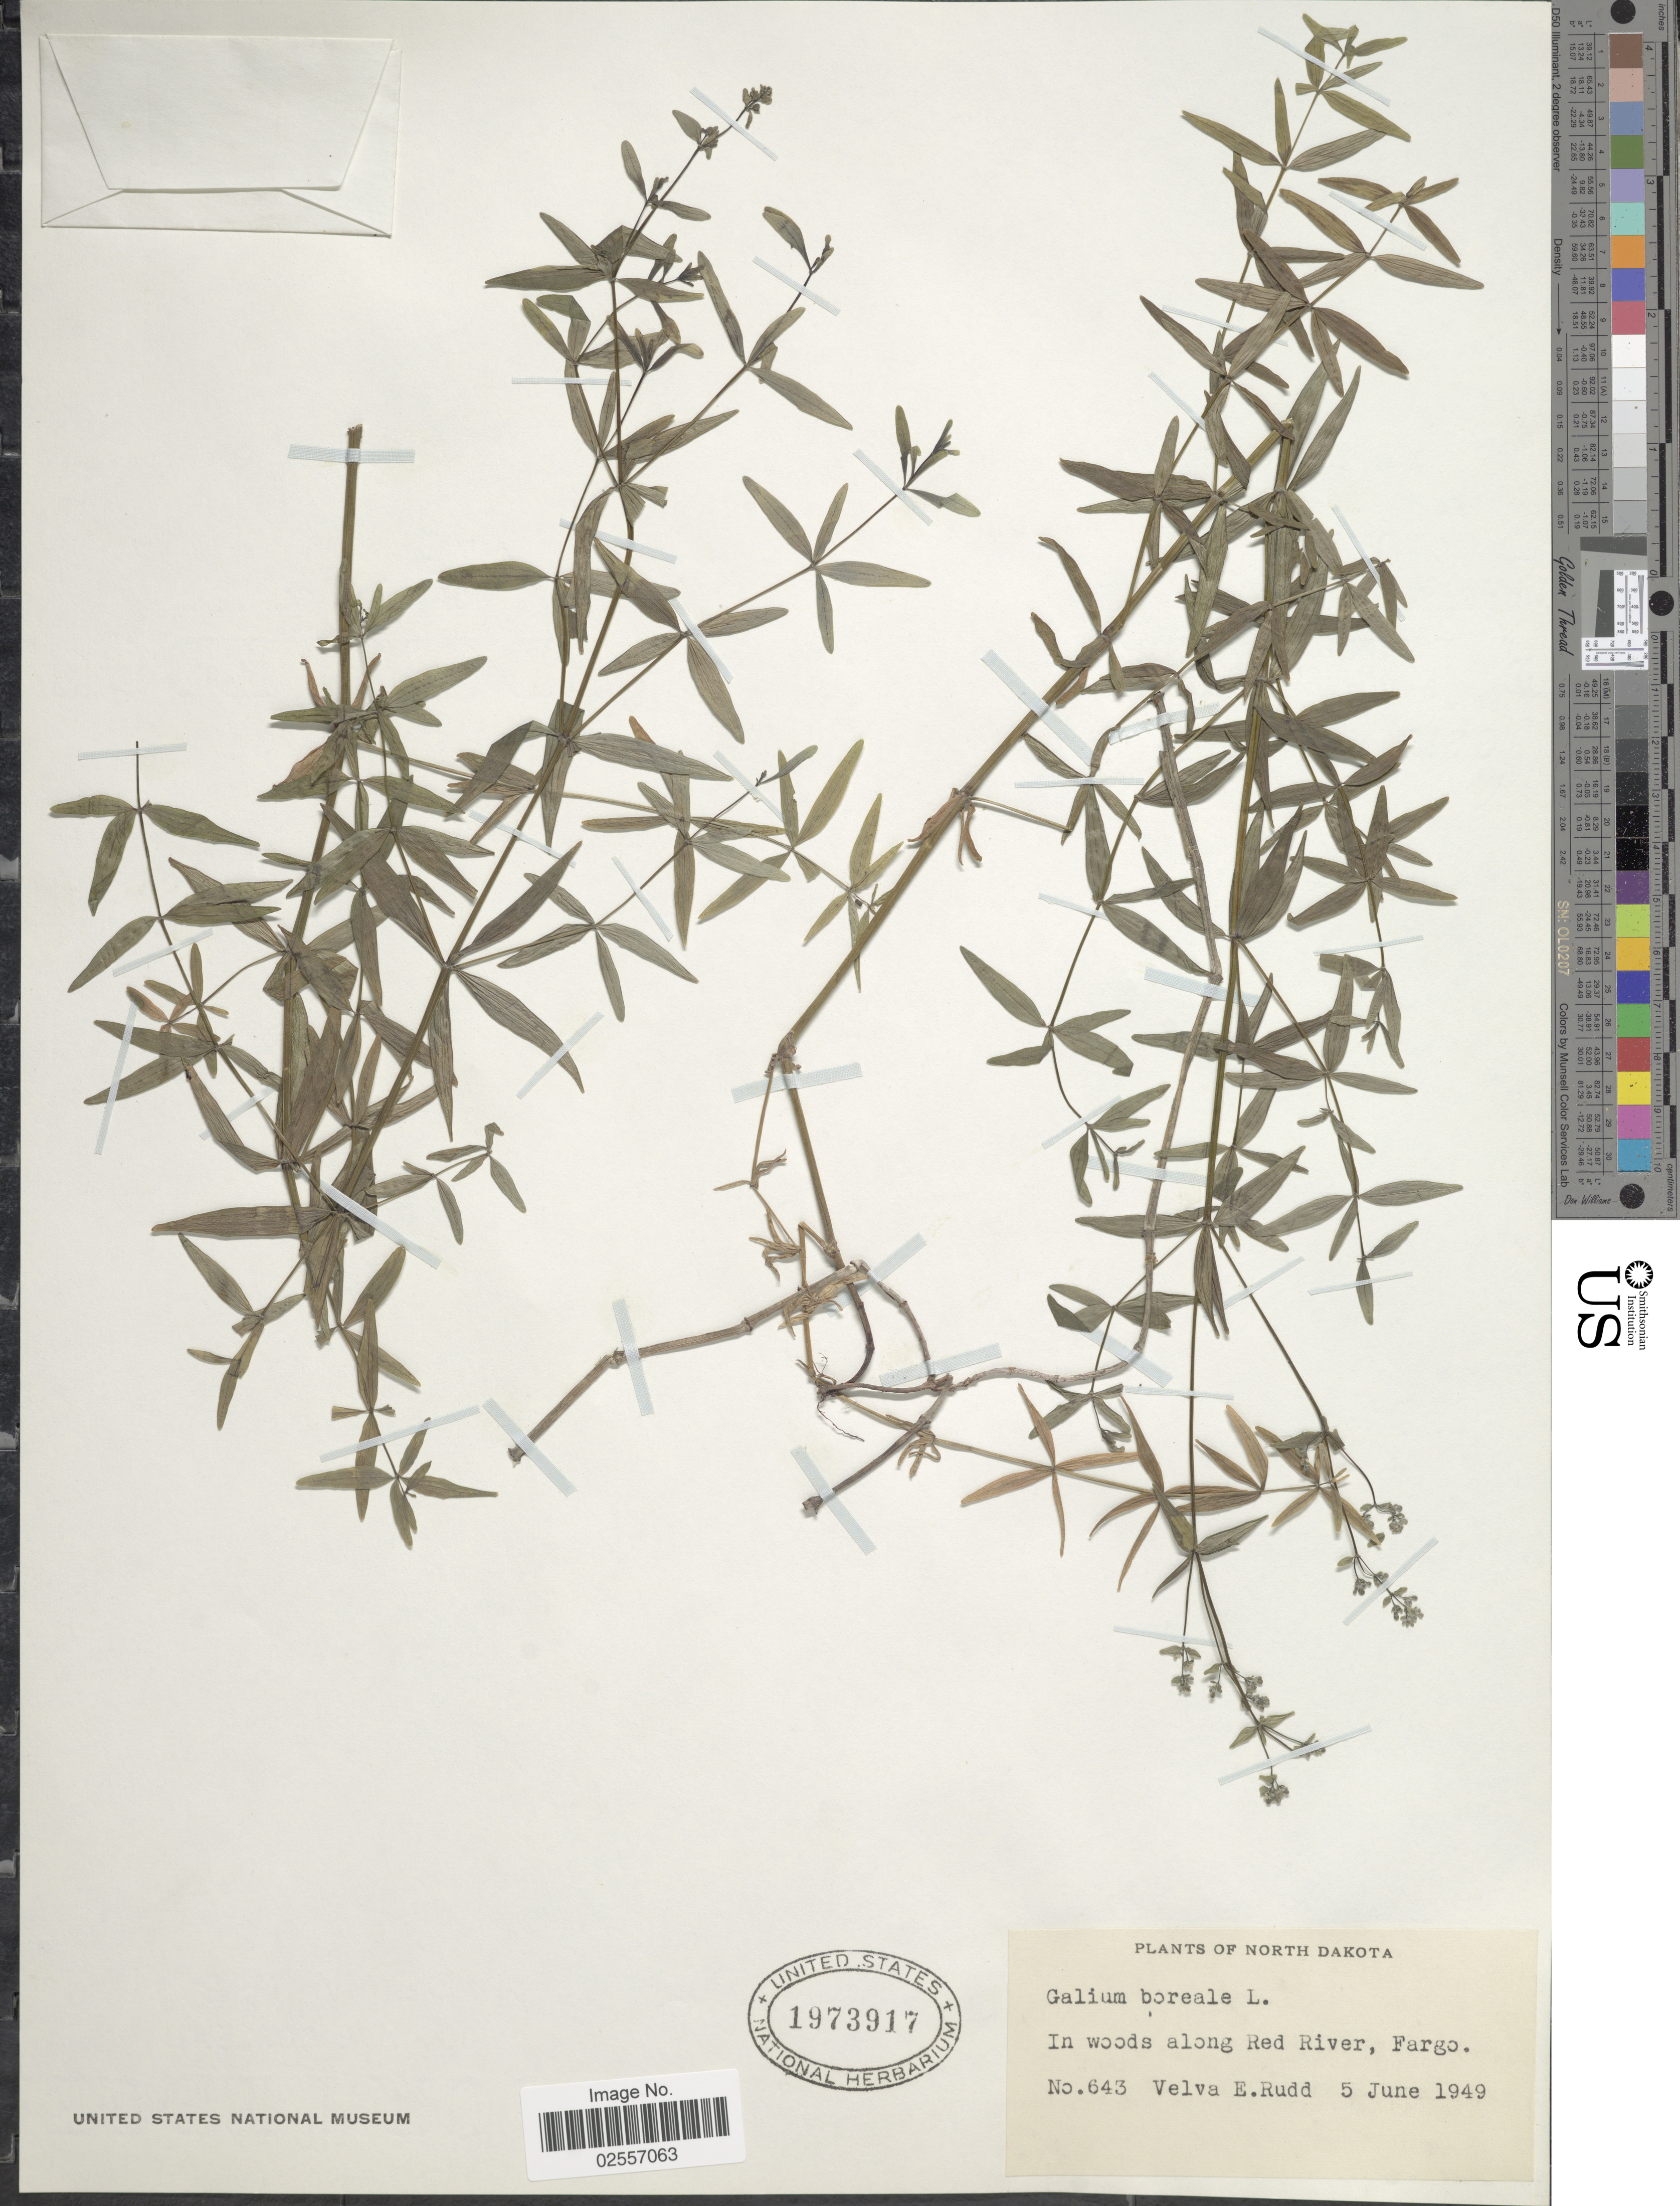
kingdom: Plantae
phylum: Tracheophyta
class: Magnoliopsida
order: Gentianales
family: Rubiaceae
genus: Galium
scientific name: Galium boreale L.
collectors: V. E. Rudd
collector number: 643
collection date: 1949-06-05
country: United States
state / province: North Dakota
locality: Along Red River, Fargo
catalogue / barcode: US 1973917